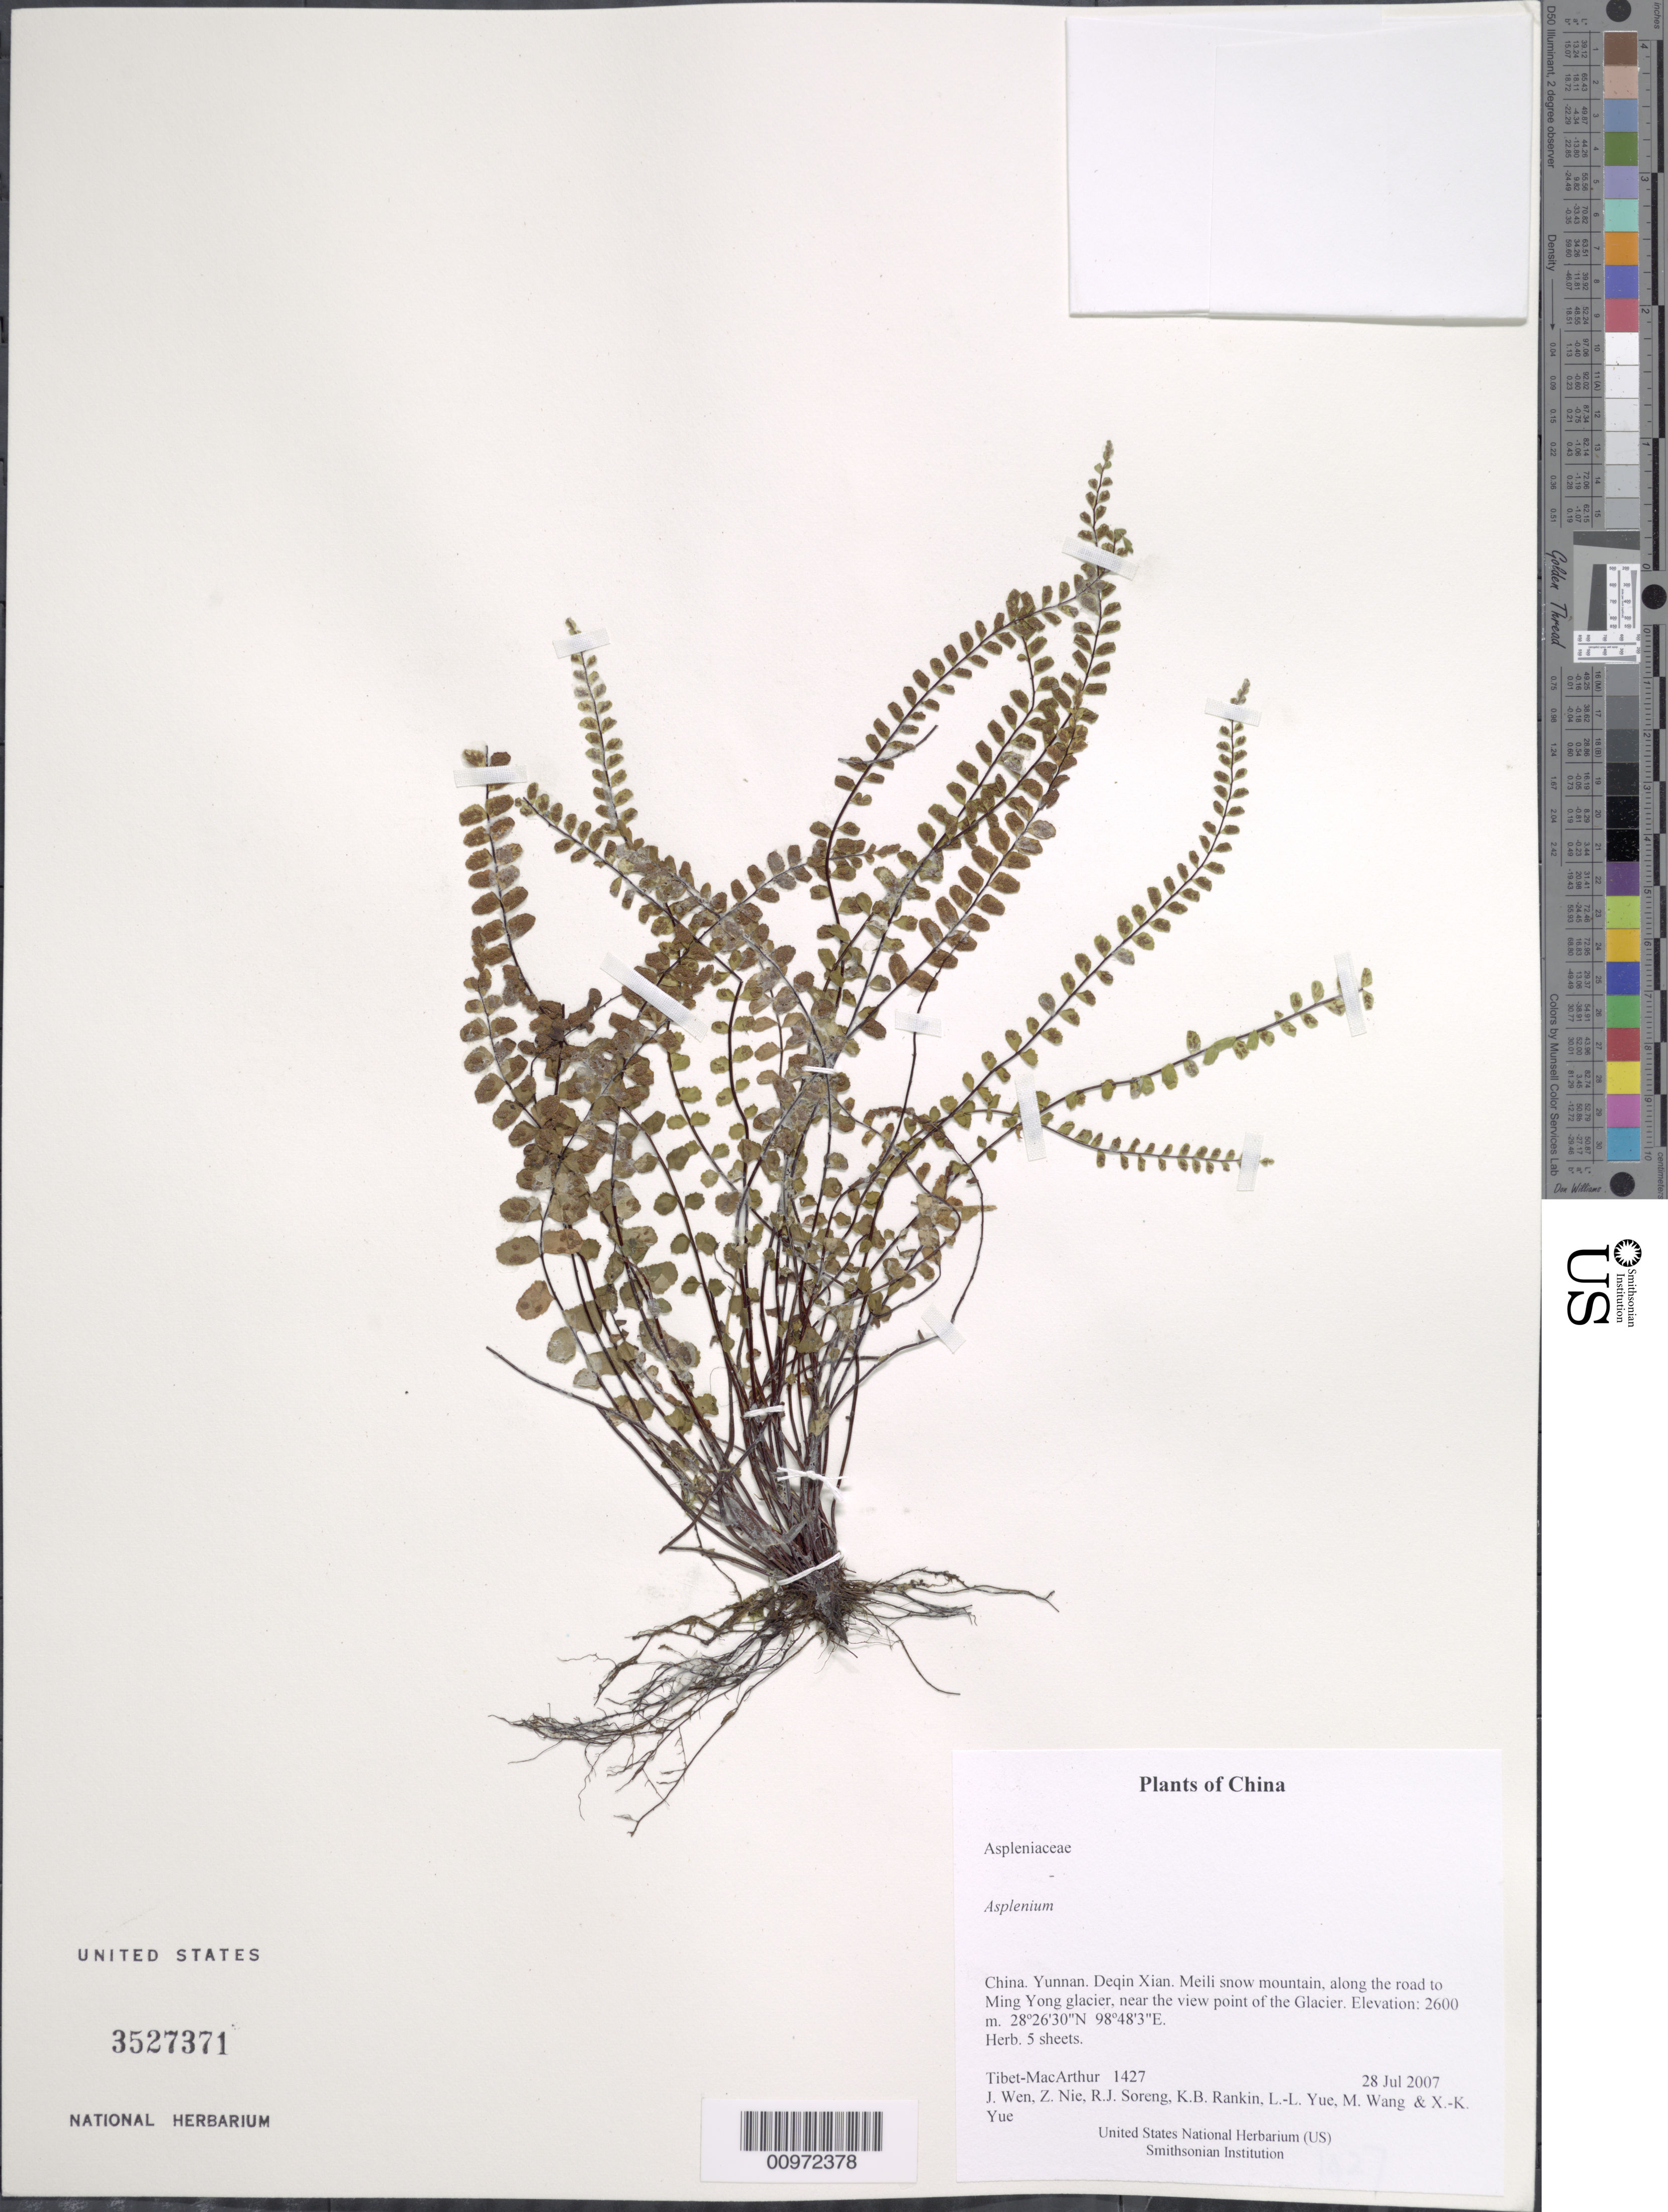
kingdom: Plantae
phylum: Tracheophyta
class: Polypodiopsida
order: Polypodiales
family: Aspleniaceae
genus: Asplenium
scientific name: Asplenium sp.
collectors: Tibet-MacArthur, J. Wen, Z. Nie, R. J. Soreng, K. Rankin, L. Yue, M. Wang & X. Yue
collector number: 1427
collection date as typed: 28 Jul 2007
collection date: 2007-07-28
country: China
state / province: Yunnan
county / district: Deqin Xian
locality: Meili snow mountain, along the road to Ming Yong glacier, near the view point of the Glacier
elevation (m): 2600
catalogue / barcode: US 3527371